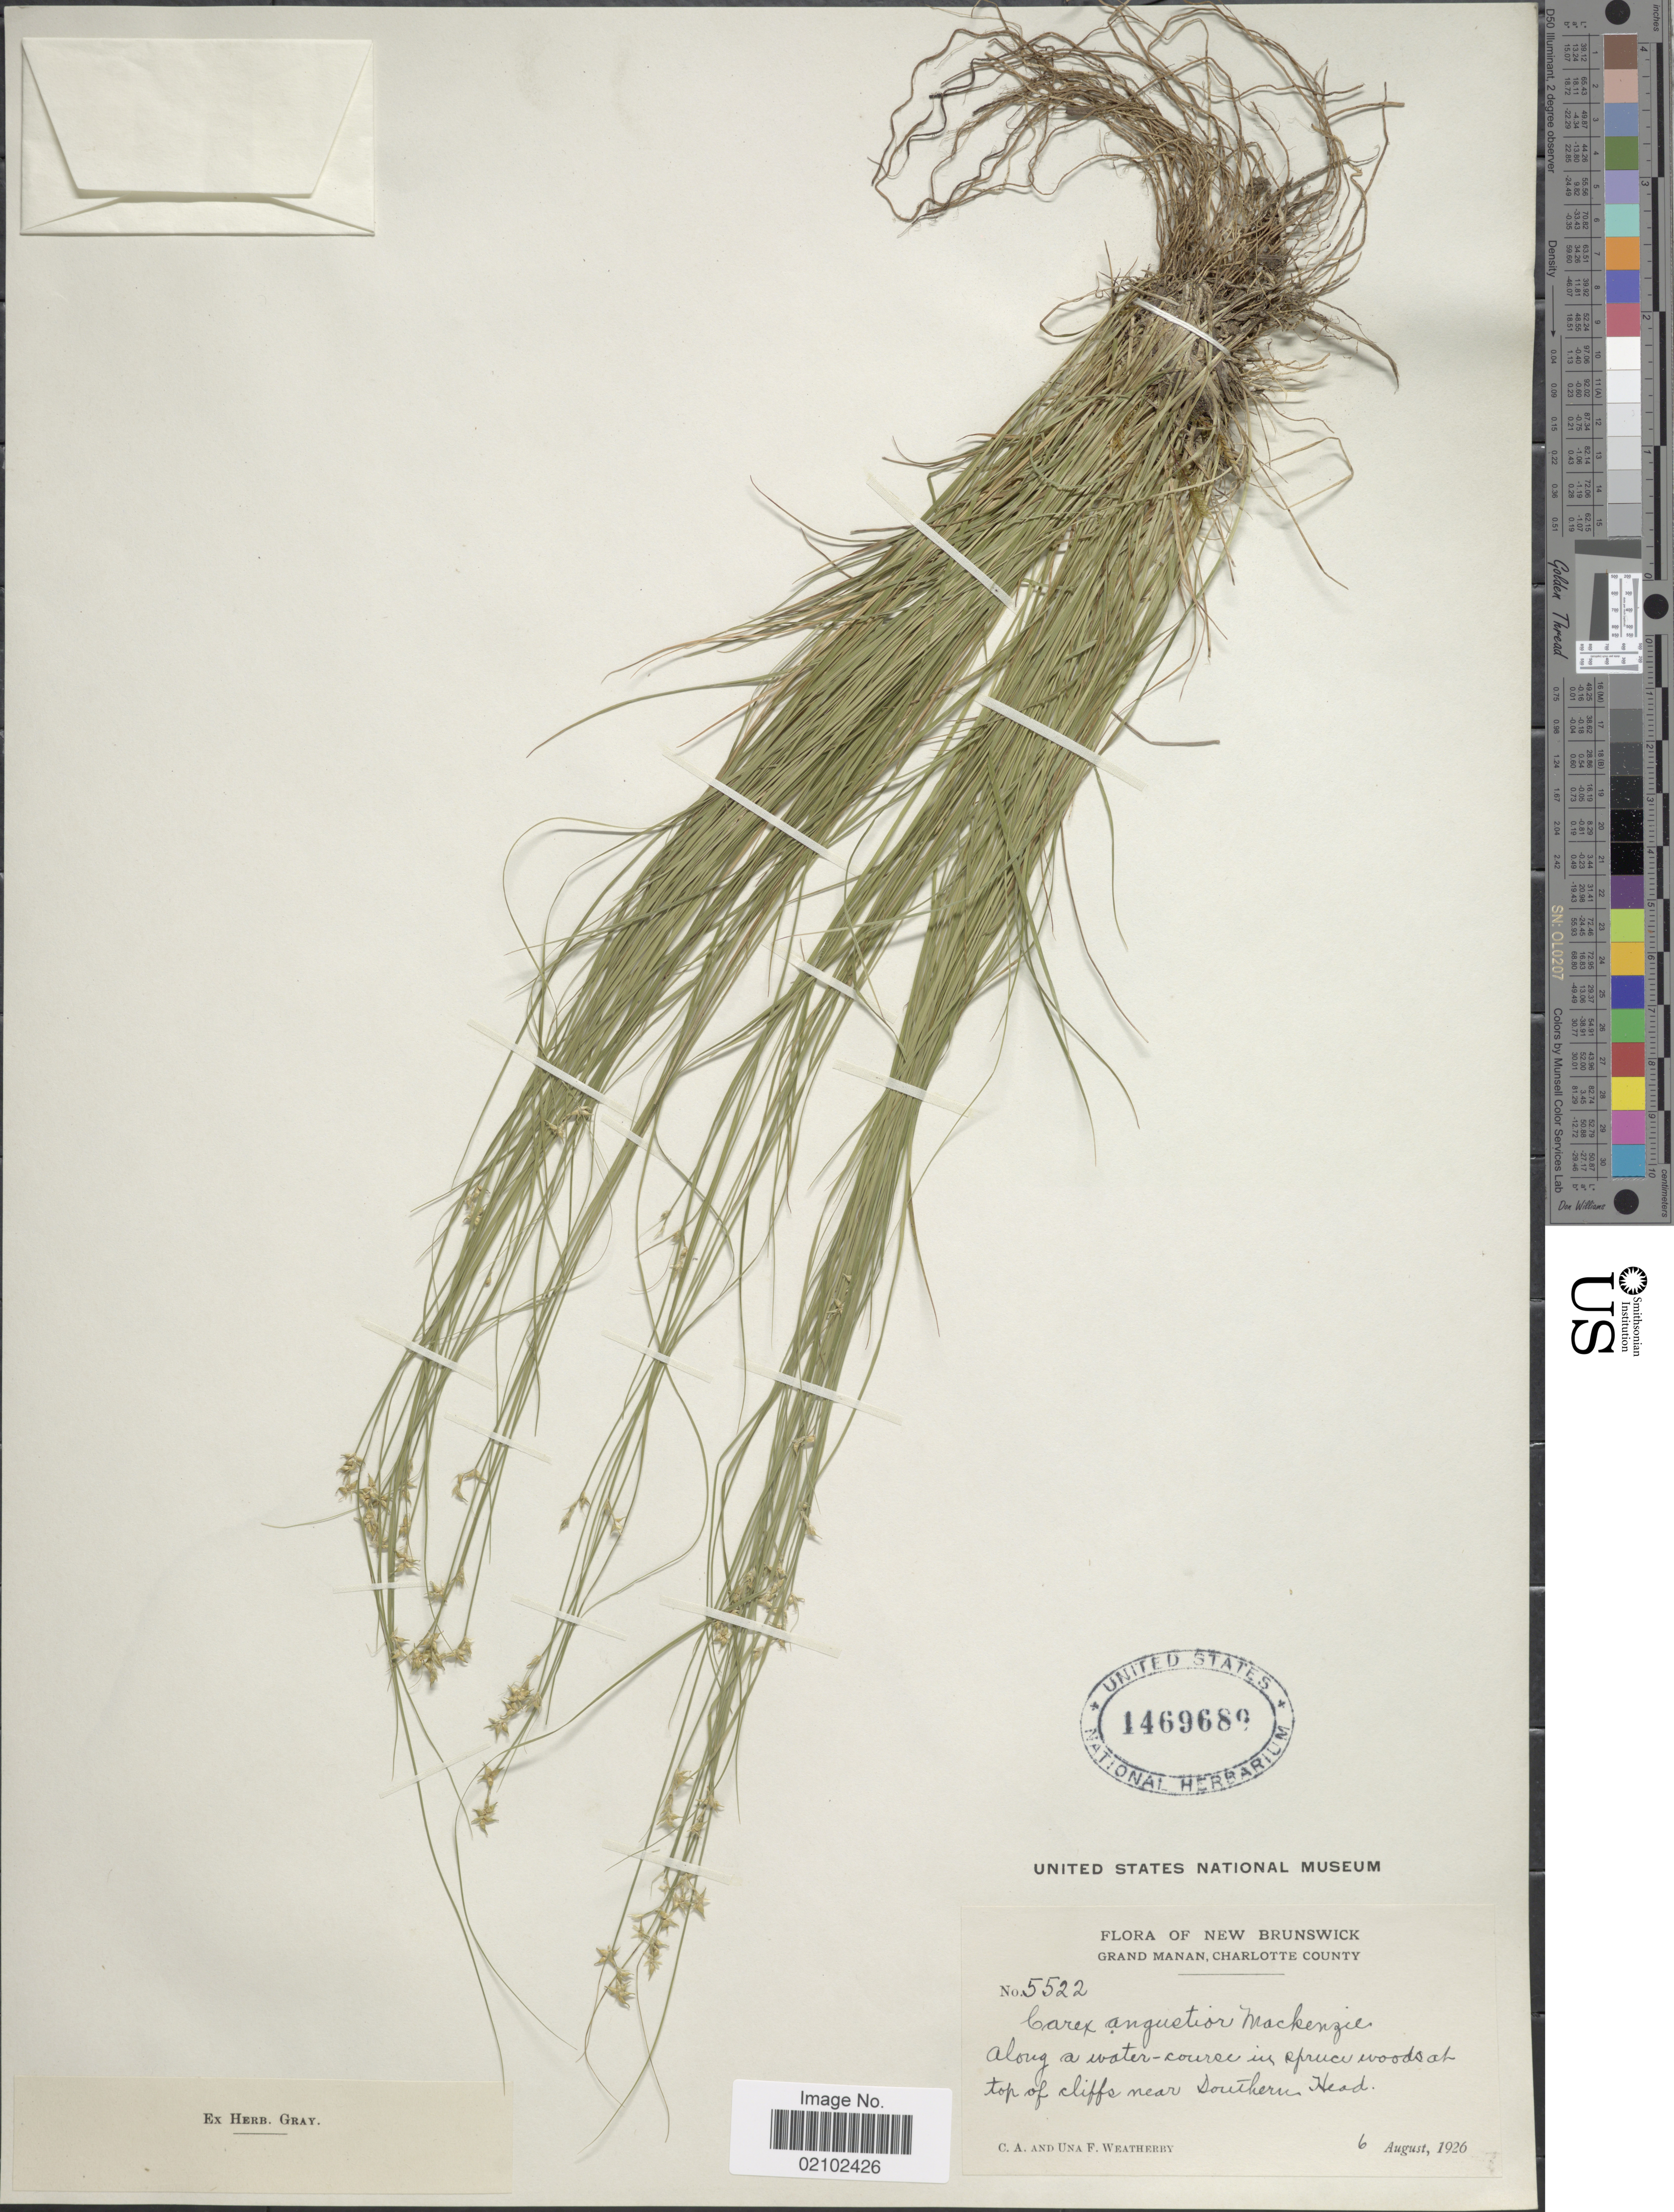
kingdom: Plantae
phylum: Tracheophyta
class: Liliopsida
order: Poales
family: Cyperaceae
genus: Carex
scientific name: Carex echinata subsp. echinata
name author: Murray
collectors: C. A. Weatherby & U. Weatherby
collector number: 5522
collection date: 1926-08-06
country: Canada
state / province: New Brunswick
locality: Grand Manan, Charlotte County, Along a water-course in spruce woods at top of cliffs near southern Head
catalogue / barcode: US 1469689